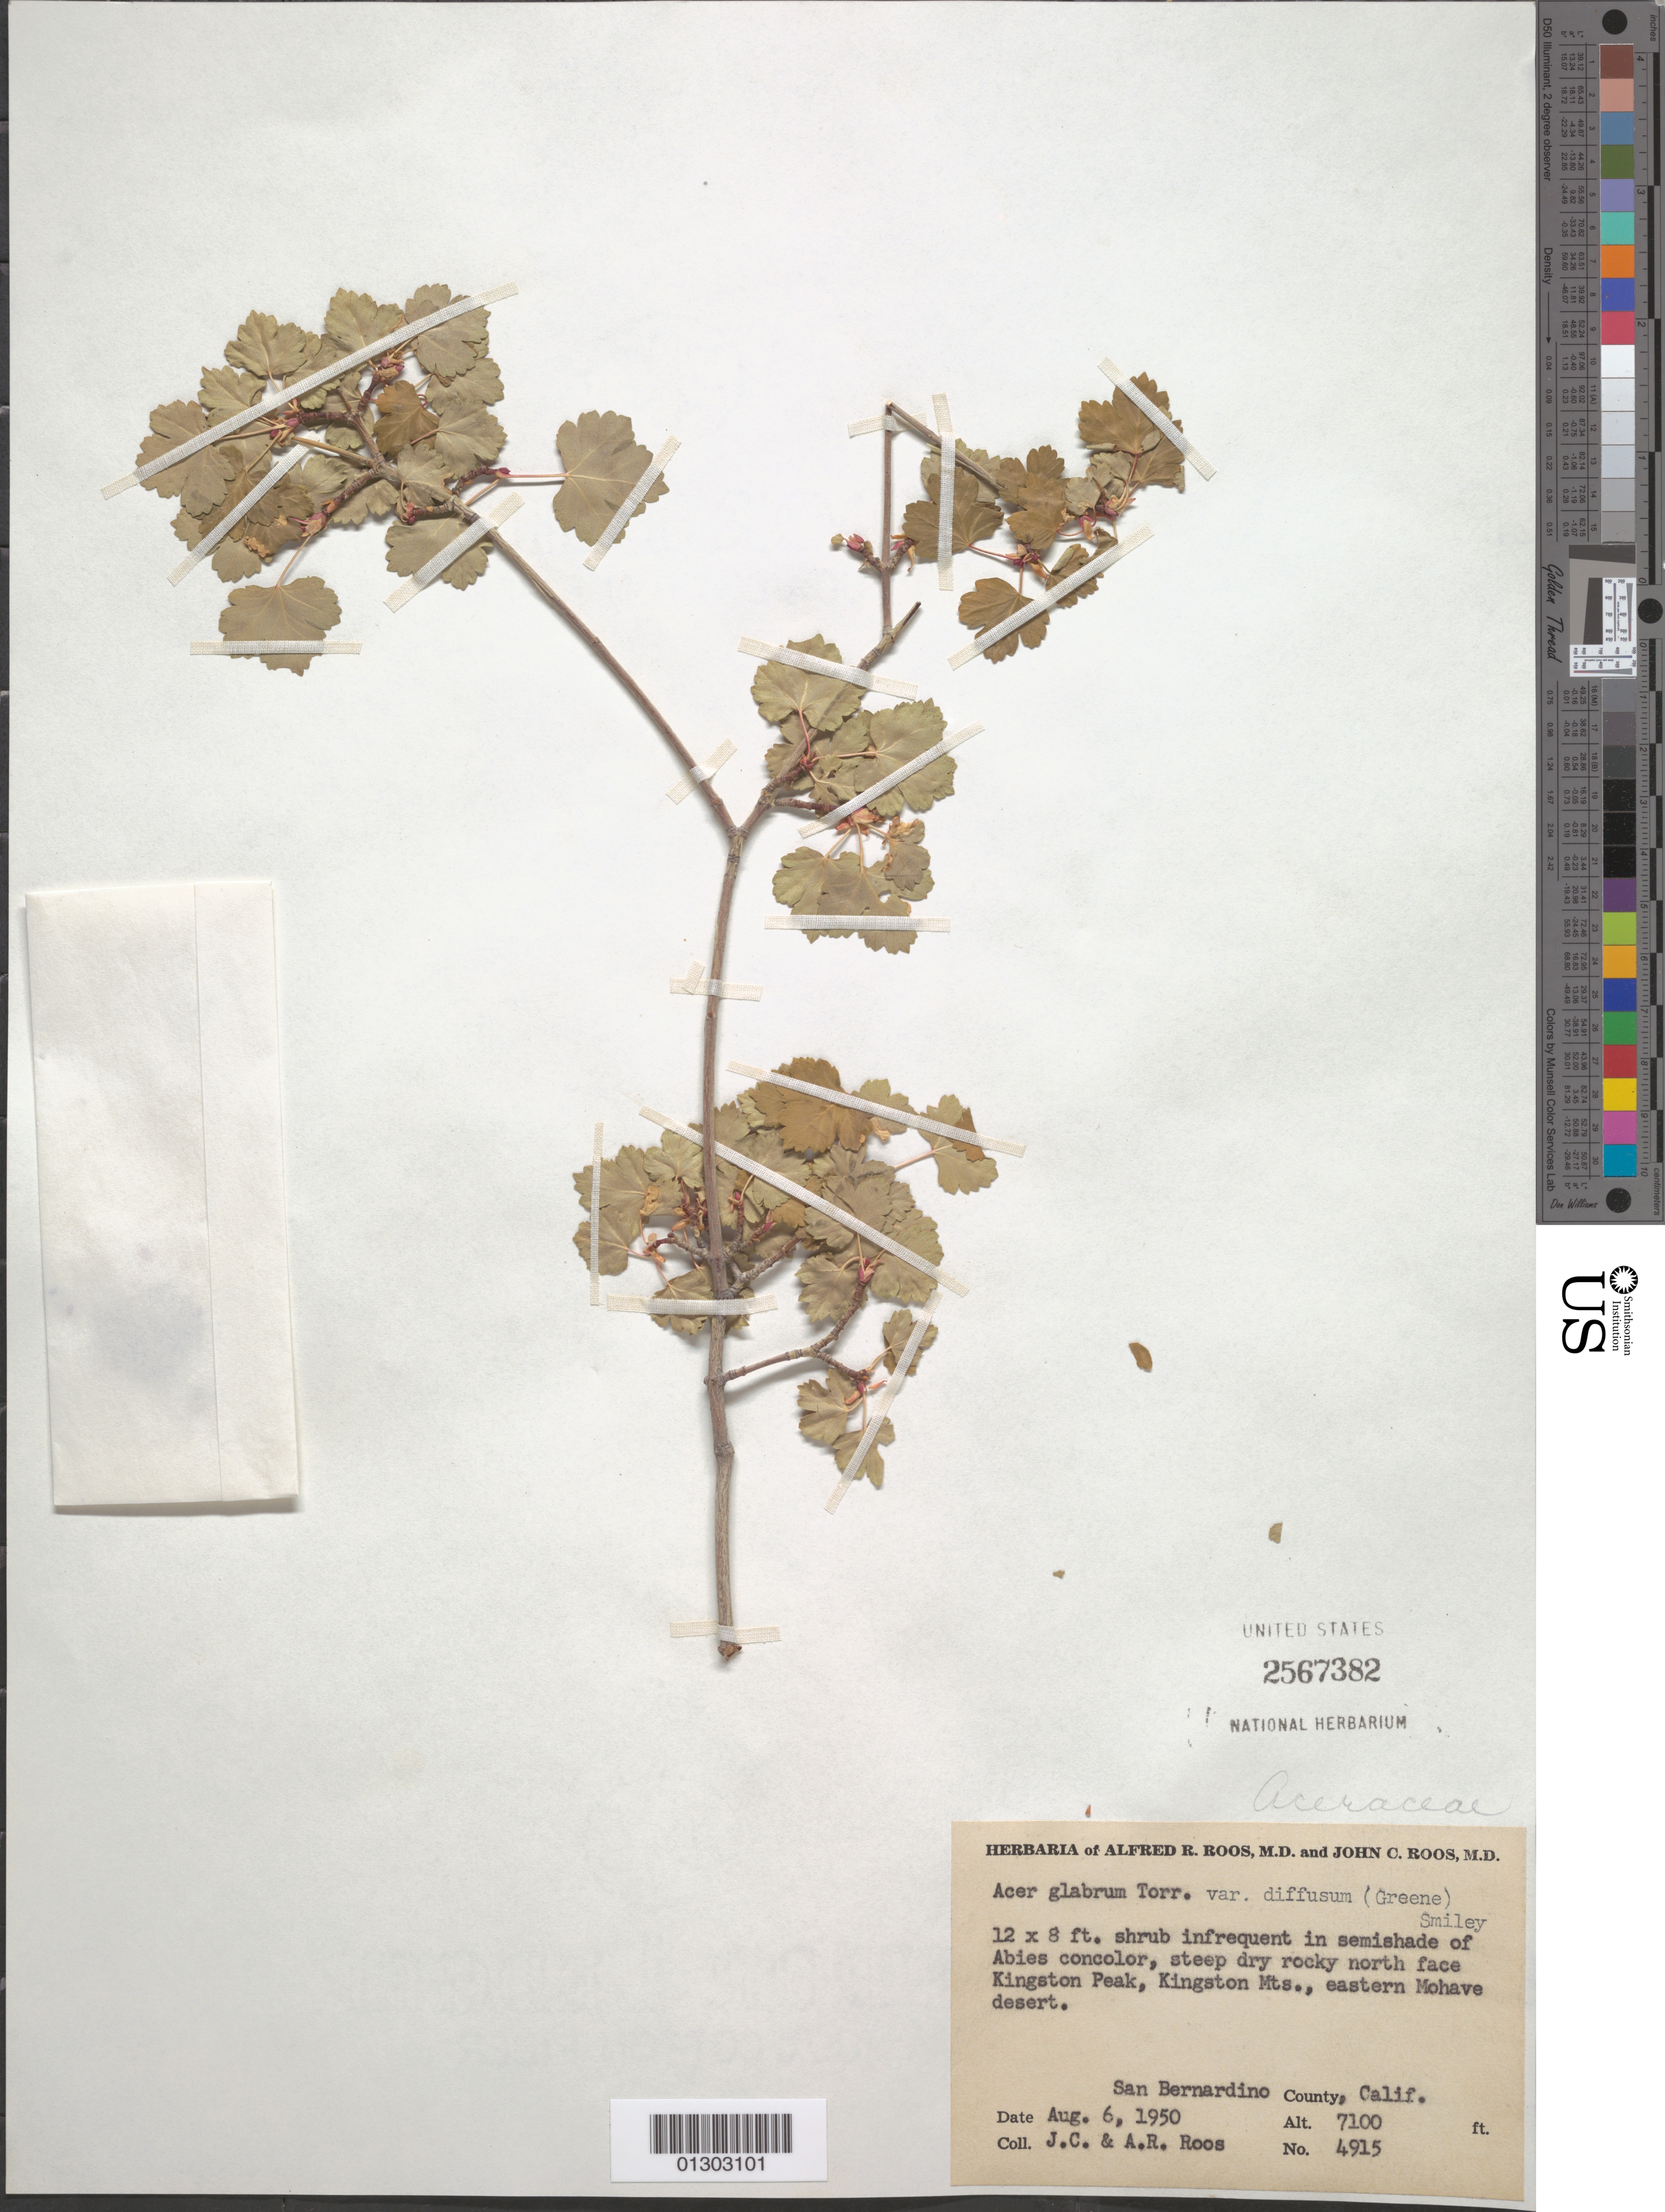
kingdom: Plantae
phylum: Tracheophyta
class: Magnoliopsida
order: Sapindales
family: Sapindaceae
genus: Acer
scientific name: Acer glabrum subsp. diffusum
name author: (Greene) A.E. Murray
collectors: J. C. Roos & A. R. Roos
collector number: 4915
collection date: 1950-08-06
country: United States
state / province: California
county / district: San Bernardino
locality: San Bernadino County, N face Kingston Peak, Kingston Mts., eastern Mohave Desert.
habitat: In semishade of Abies concolor, steep dry rocky north face.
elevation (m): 2164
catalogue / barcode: US 2567382